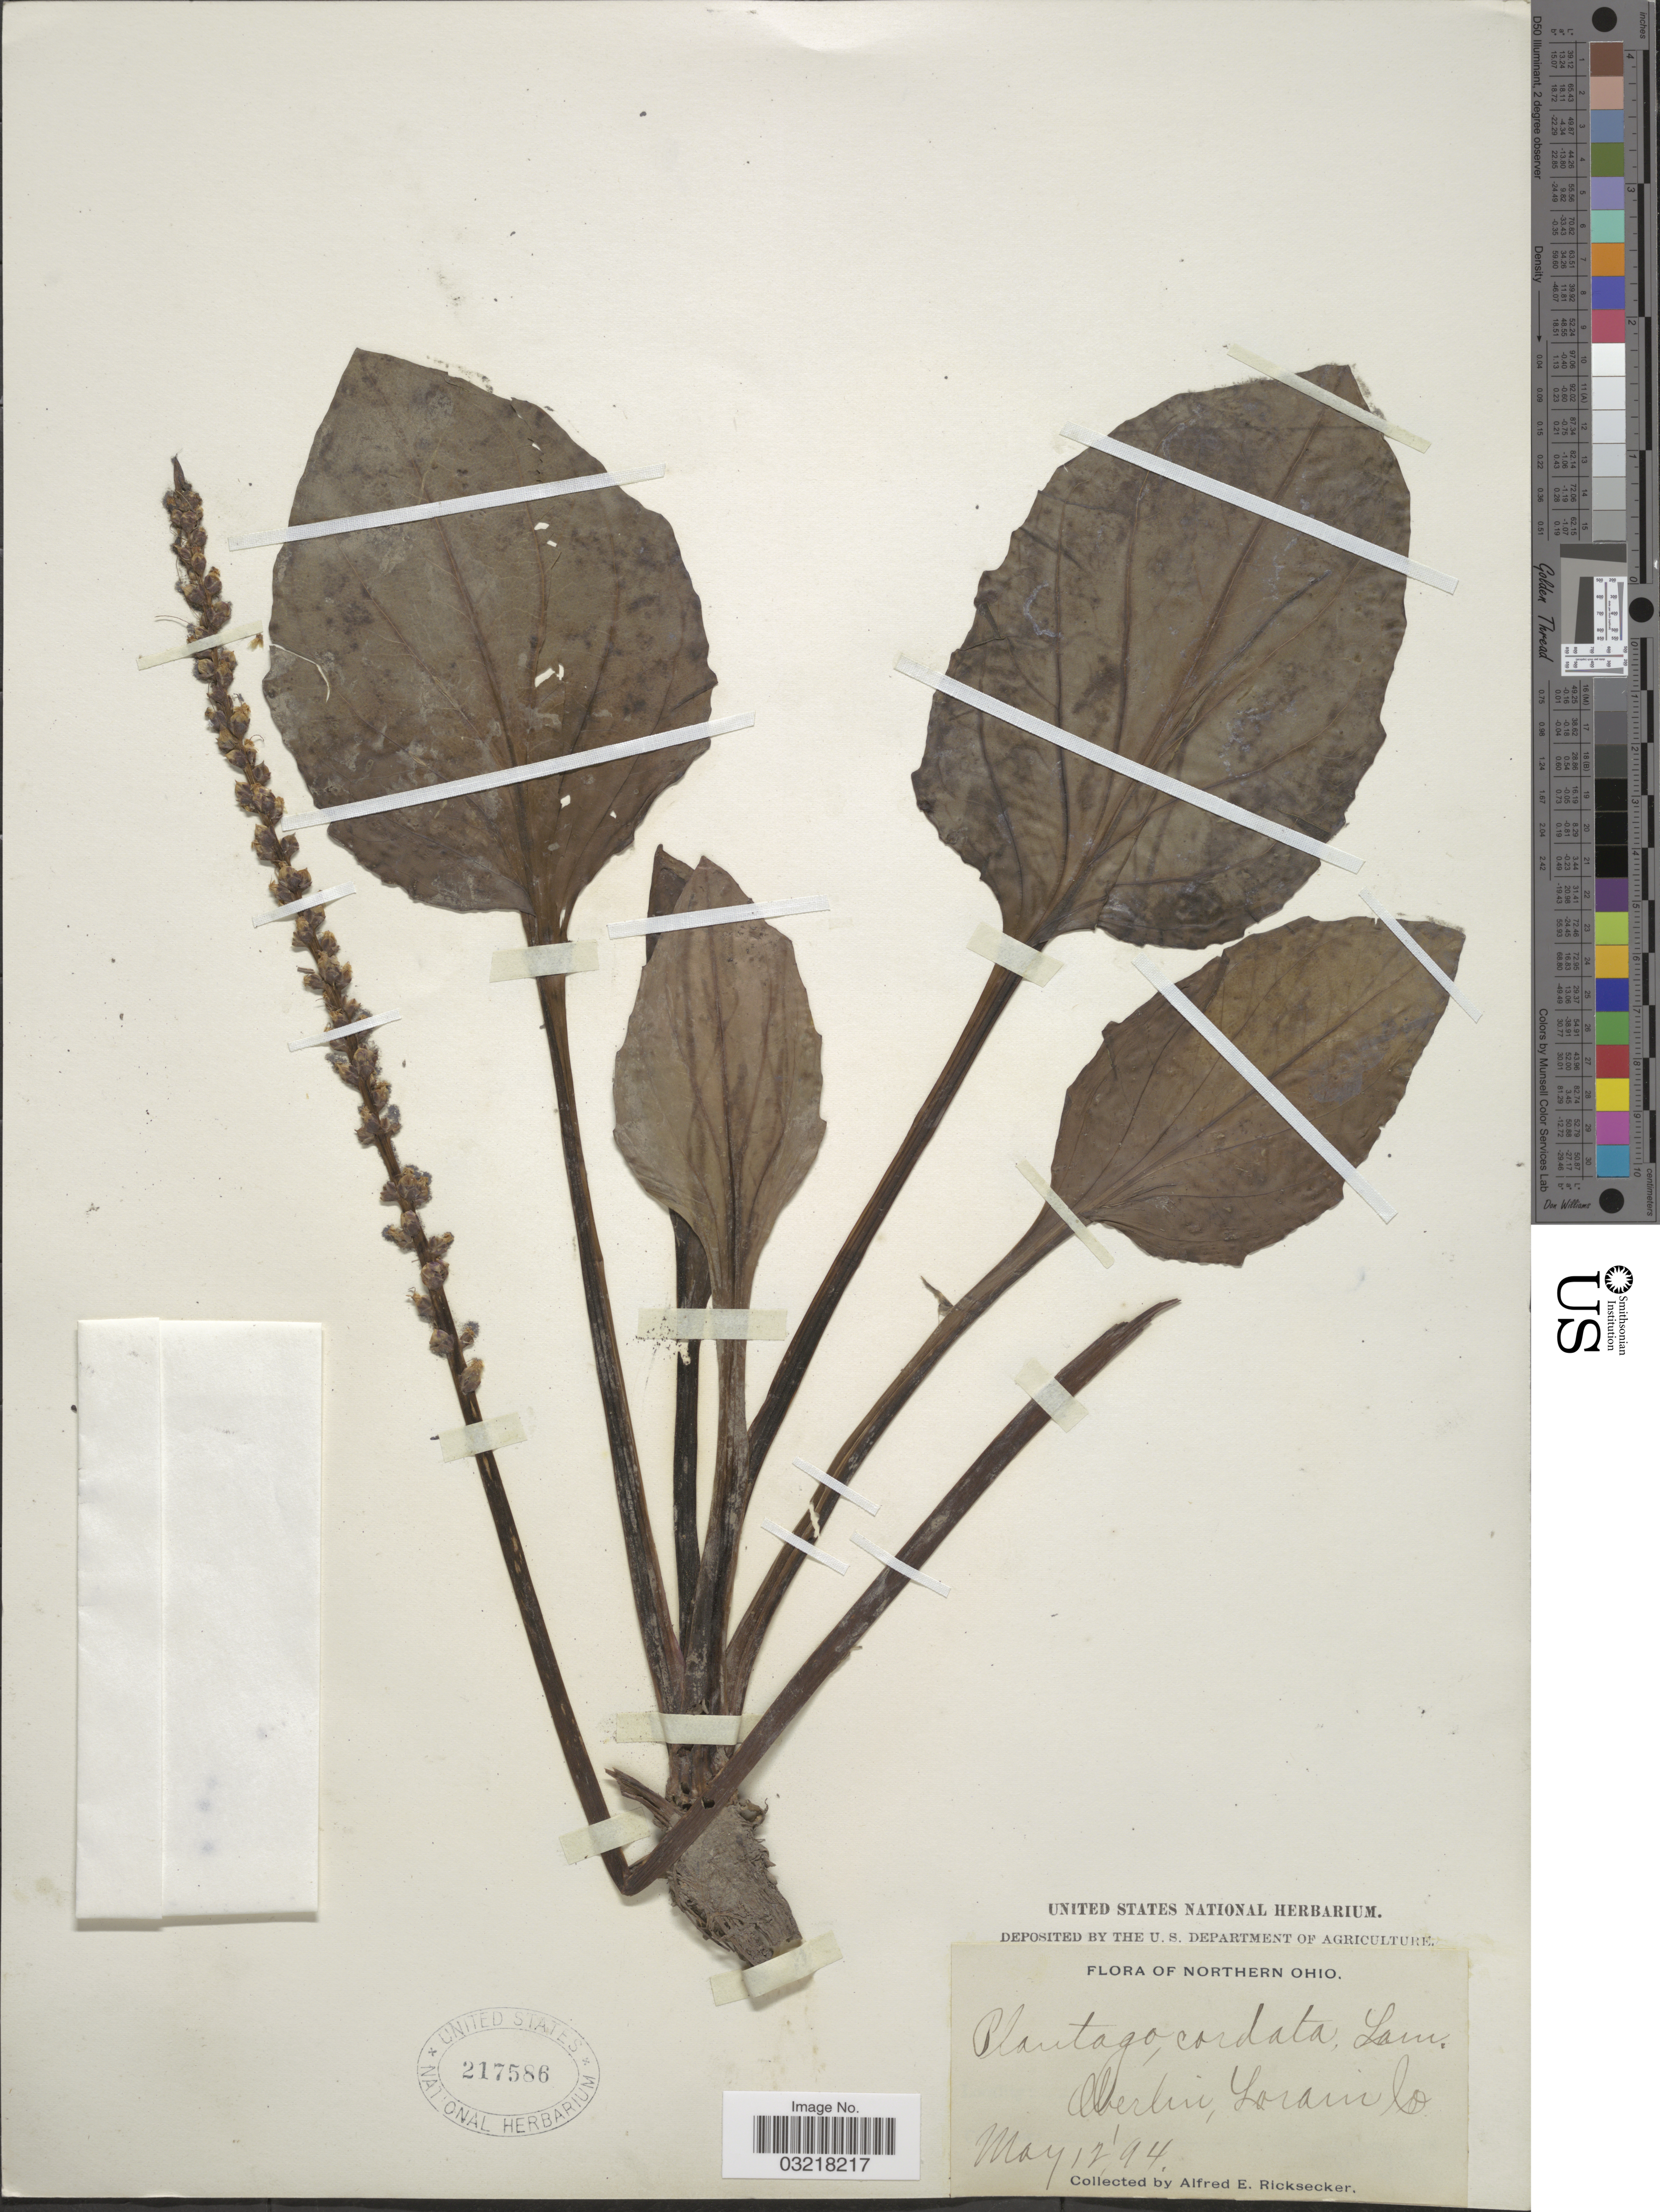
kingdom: Plantae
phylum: Tracheophyta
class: Magnoliopsida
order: Lamiales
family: Plantaginaceae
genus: Plantago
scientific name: Plantago cordata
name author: Lam.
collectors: A. E. Ricksecker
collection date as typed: Transcribed d/m/y: 12/5/94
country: United States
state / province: Ohio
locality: Northern Ohio. Oberlin, Lorain Co.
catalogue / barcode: US 217586